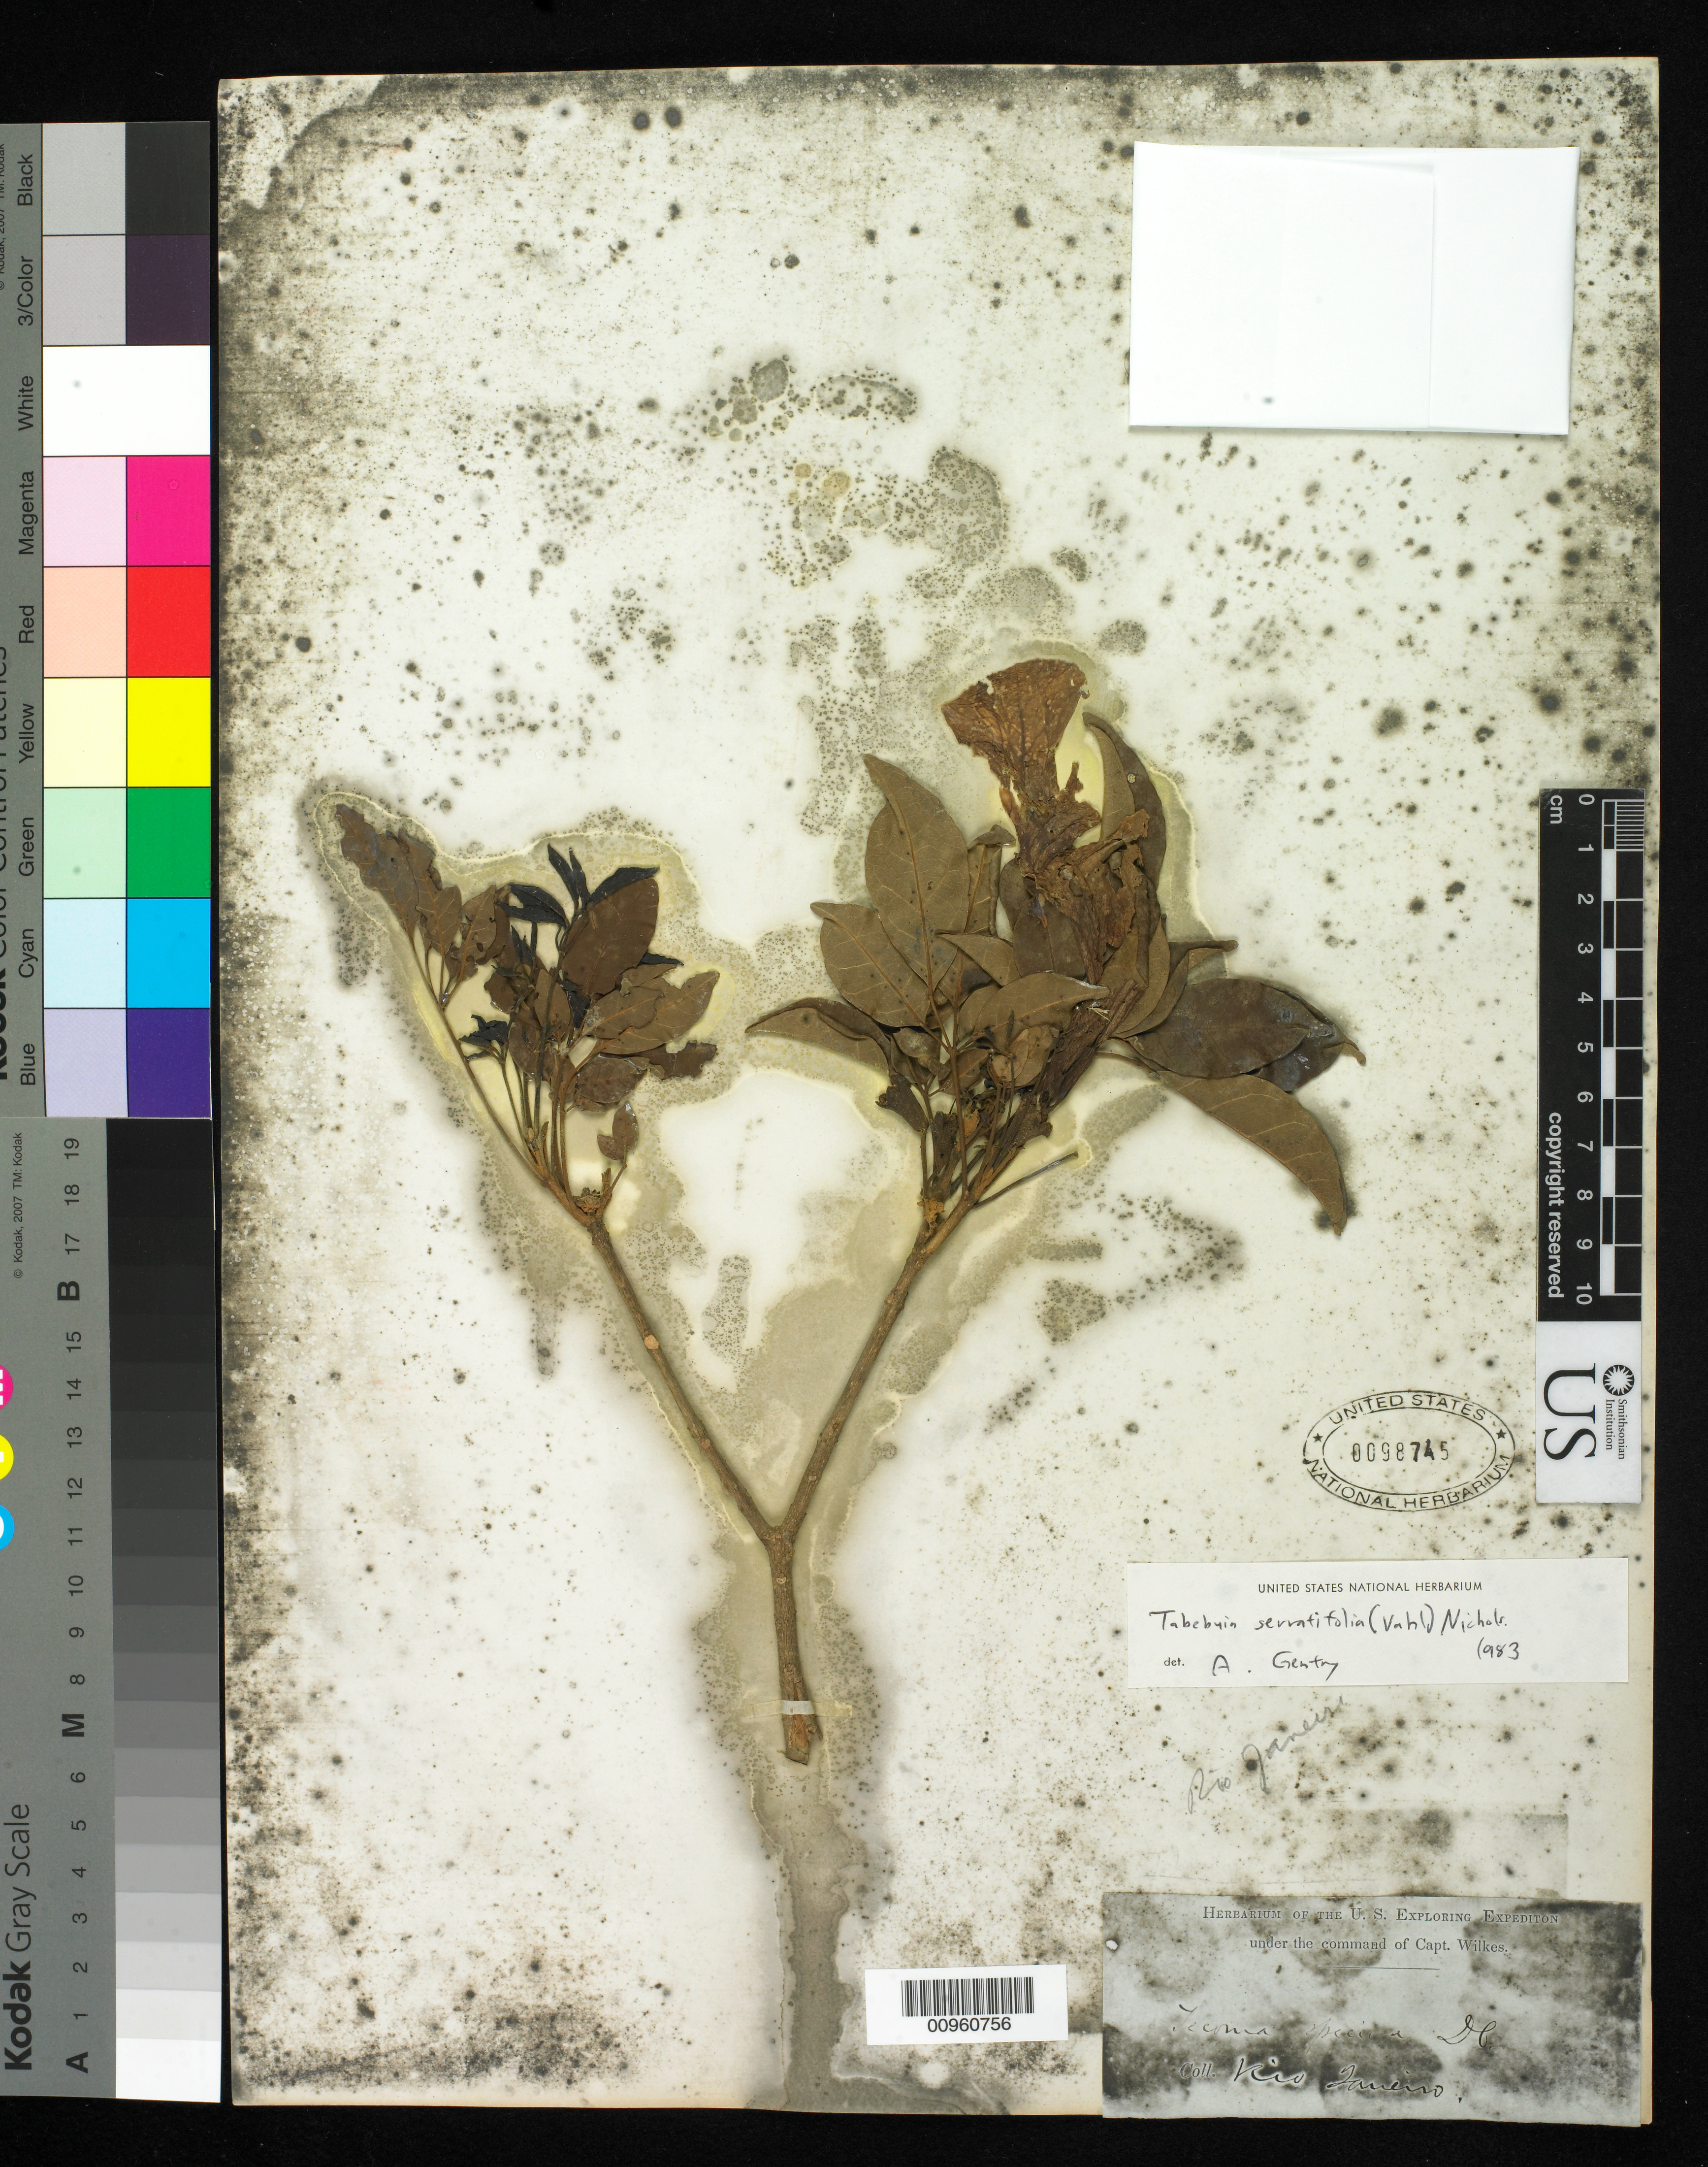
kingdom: Plantae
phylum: Tracheophyta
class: Magnoliopsida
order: Lamiales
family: Bignoniaceae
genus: Tabebuia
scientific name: Tabebuia serratifolia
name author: (Vahl) G. Nicholson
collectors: Wilkes Explor. Exped.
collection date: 1838/1842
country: Brazil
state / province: Rio de Janeiro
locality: Rio Janeiro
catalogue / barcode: US 98745